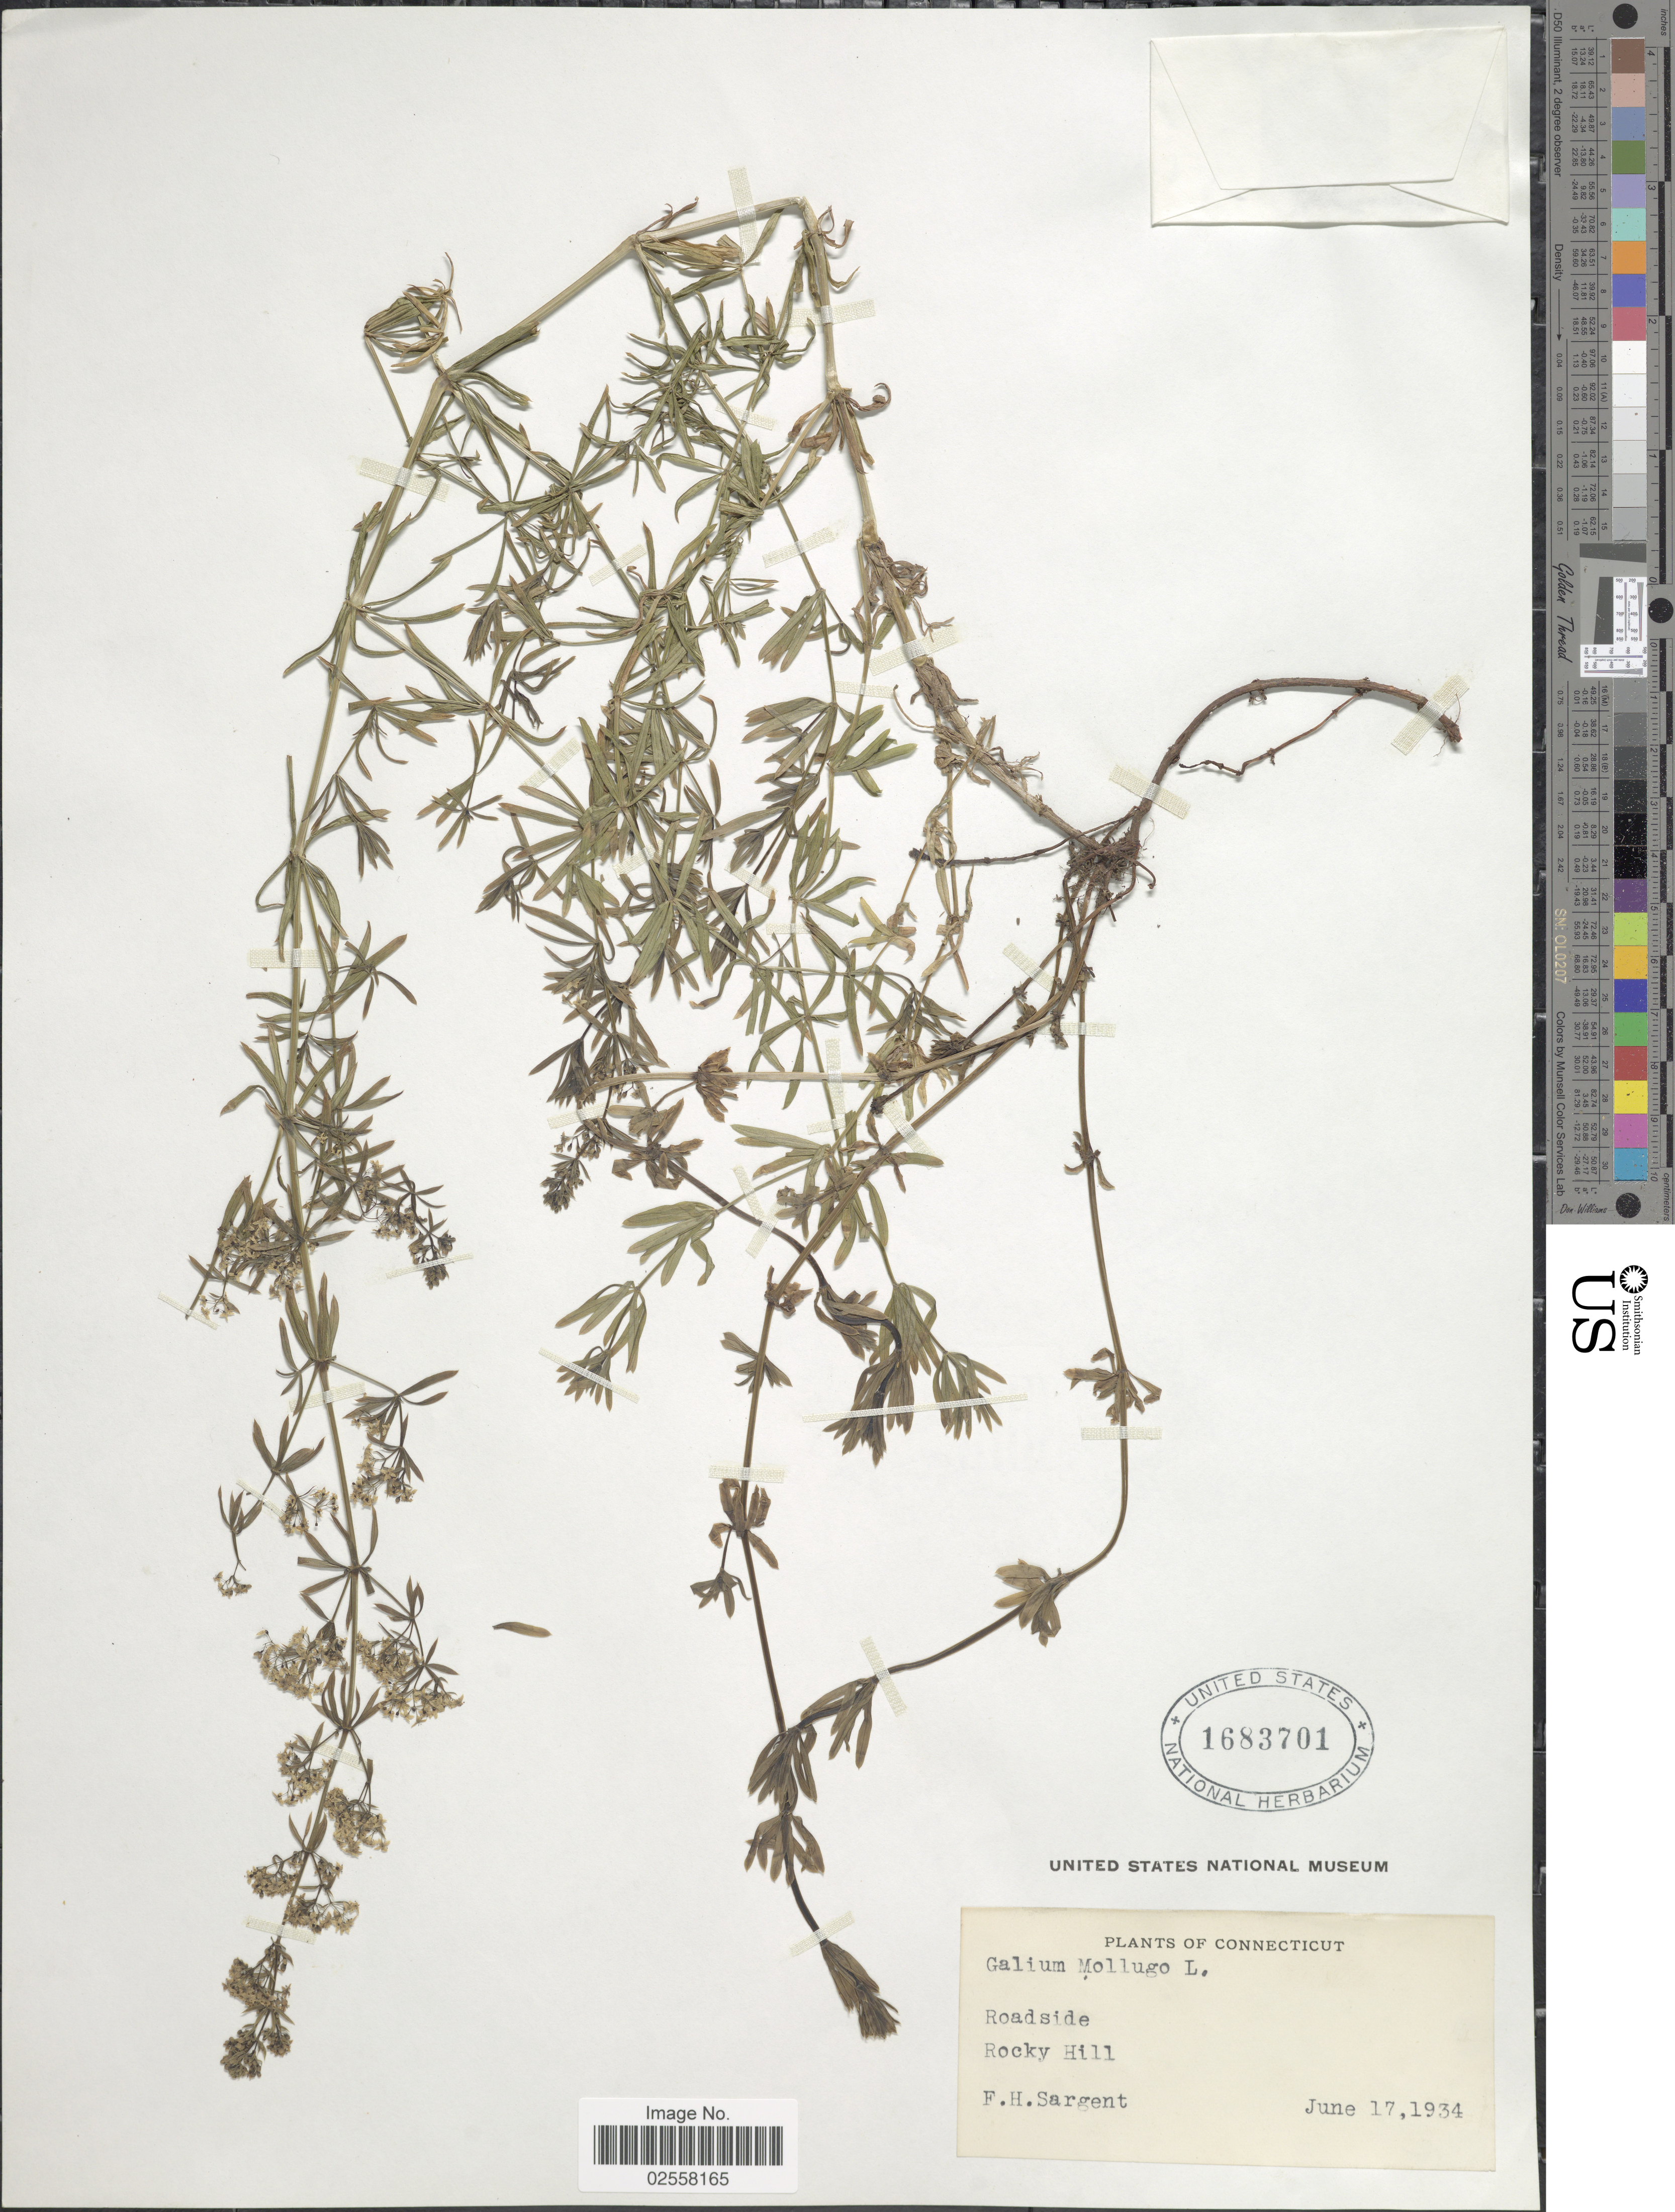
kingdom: Plantae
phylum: Tracheophyta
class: Magnoliopsida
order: Gentianales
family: Rubiaceae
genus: Galium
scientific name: Galium mollugo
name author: L.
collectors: F. H. Sargent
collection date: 1934-06-17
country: United States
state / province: Connecticut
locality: Roadside, Rocky Hill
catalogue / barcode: US 1683701